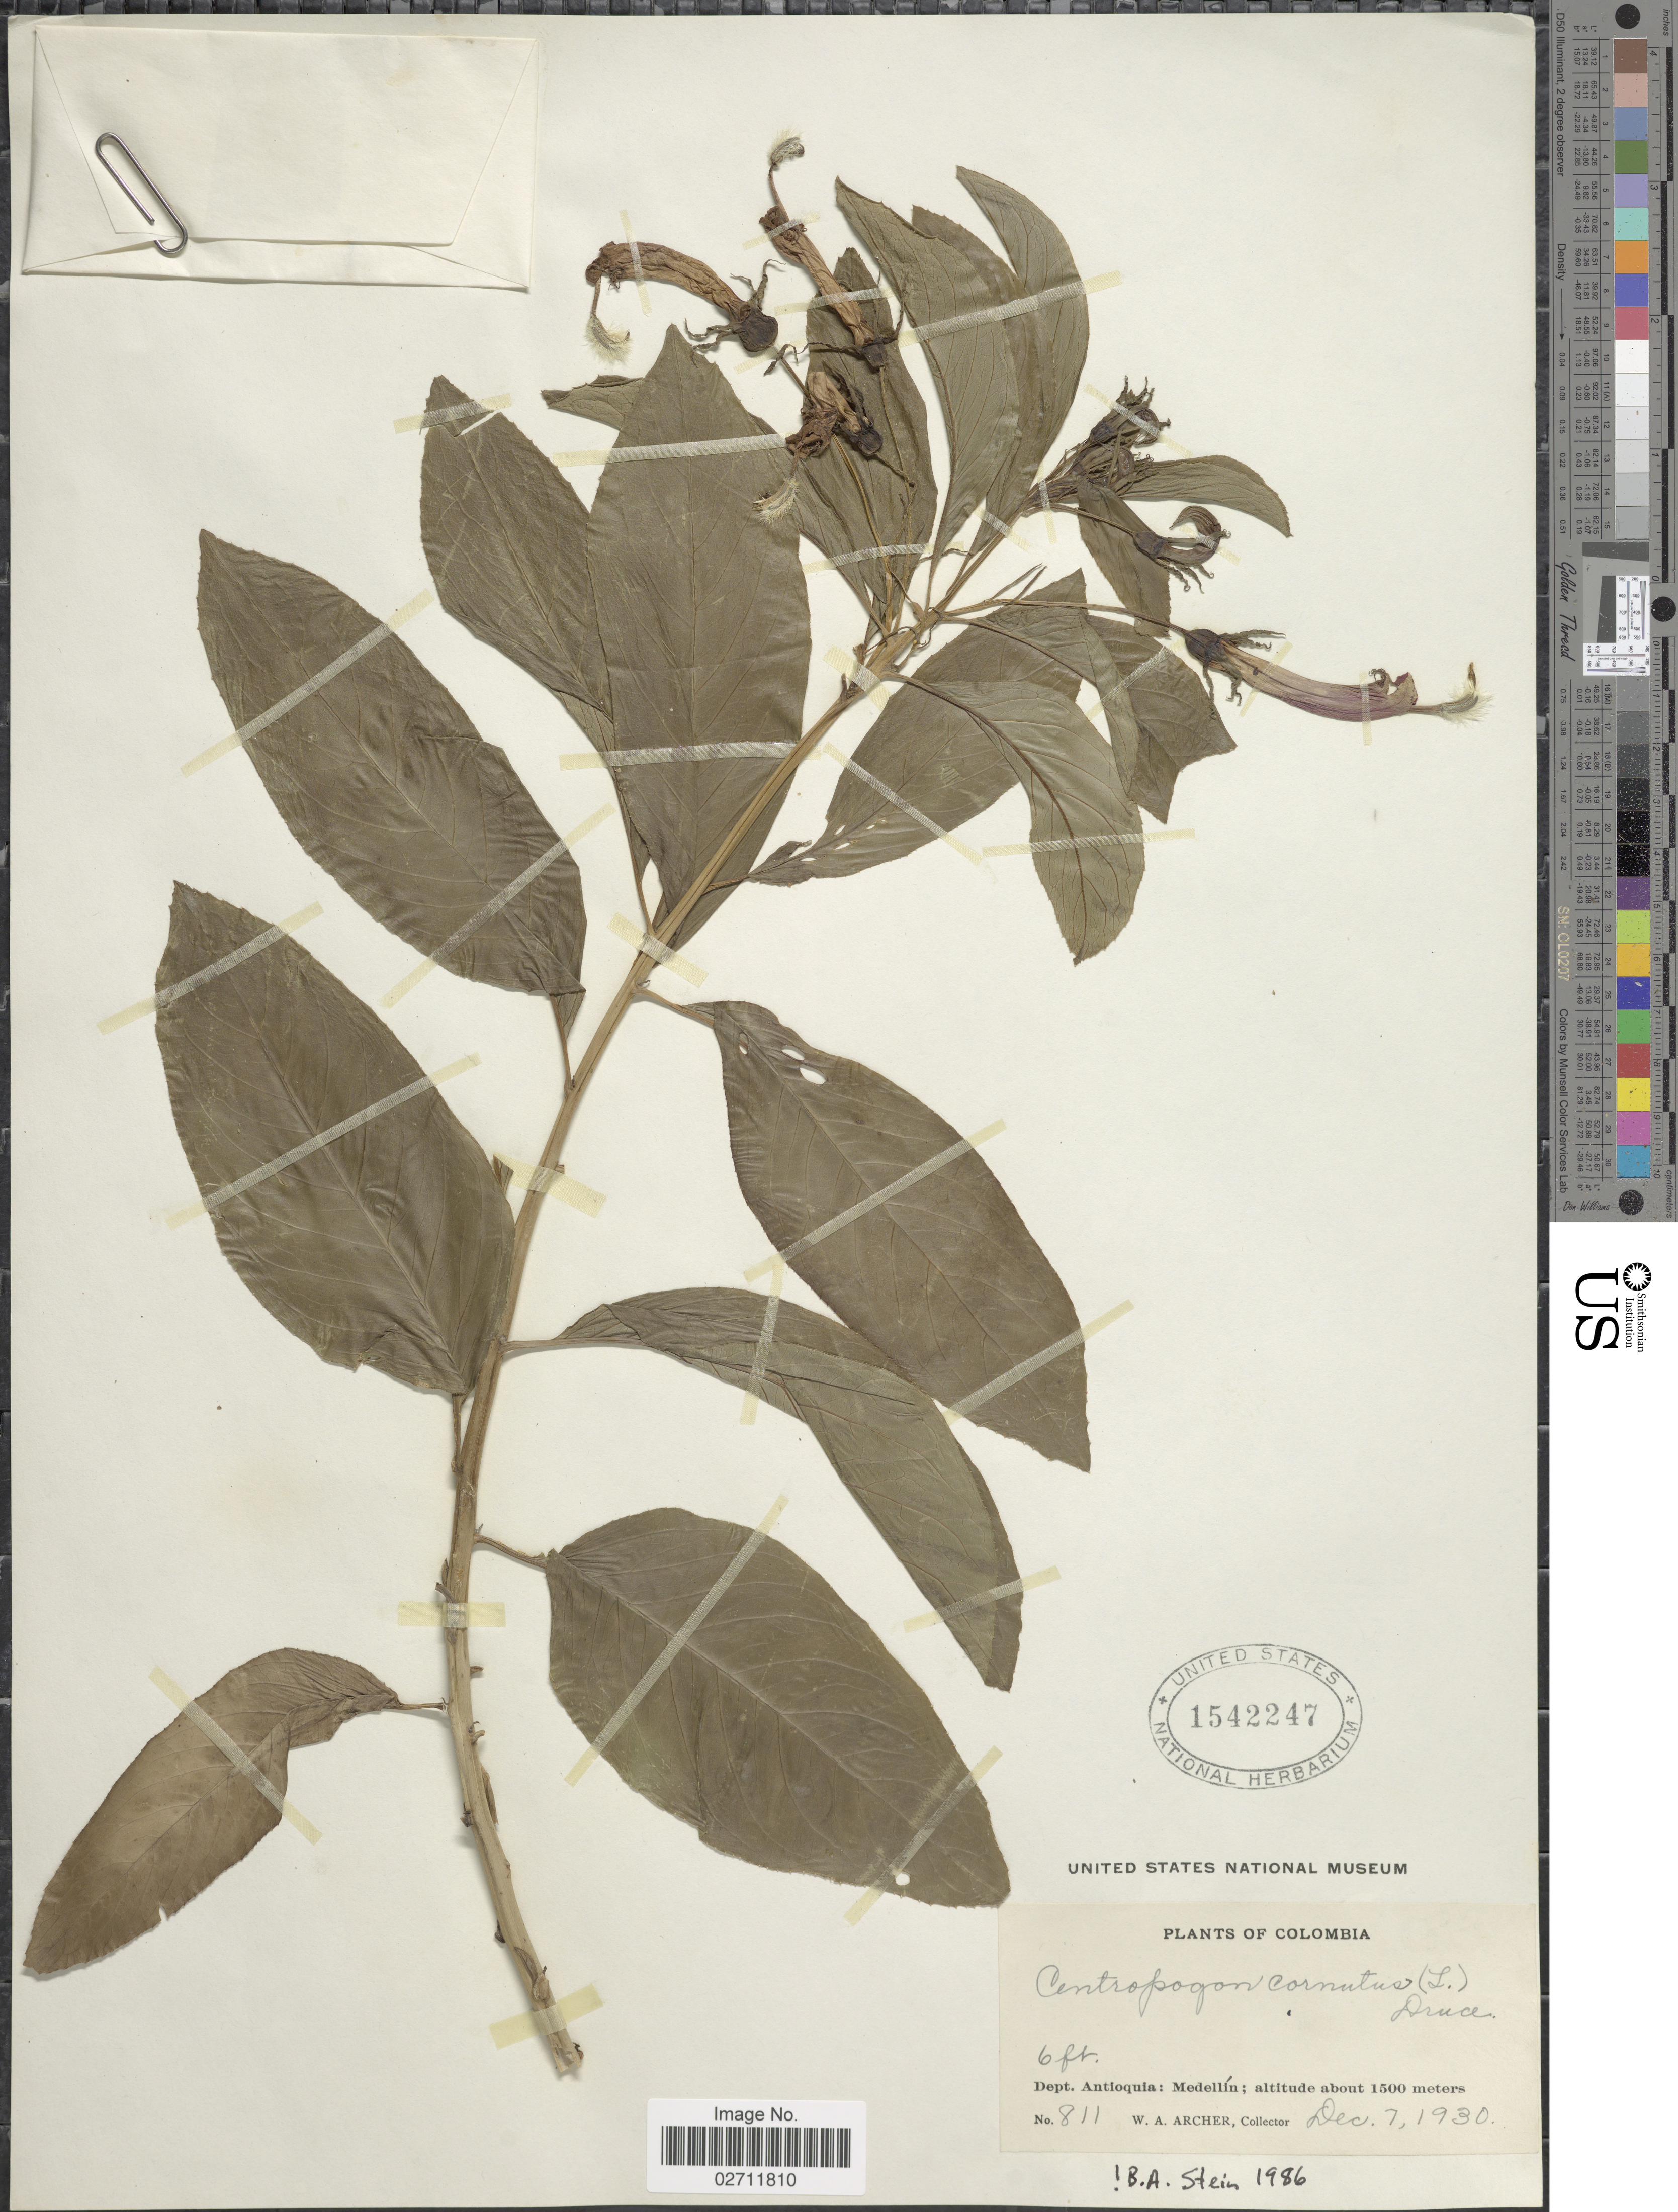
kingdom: Plantae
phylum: Tracheophyta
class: Magnoliopsida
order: Asterales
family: Campanulaceae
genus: Centropogon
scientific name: Centropogon cornutus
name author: (L.) Druce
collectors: W. A. Archer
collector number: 811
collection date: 1930-12-07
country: Colombia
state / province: Antioquia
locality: Medellin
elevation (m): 1500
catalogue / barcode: US 1542247